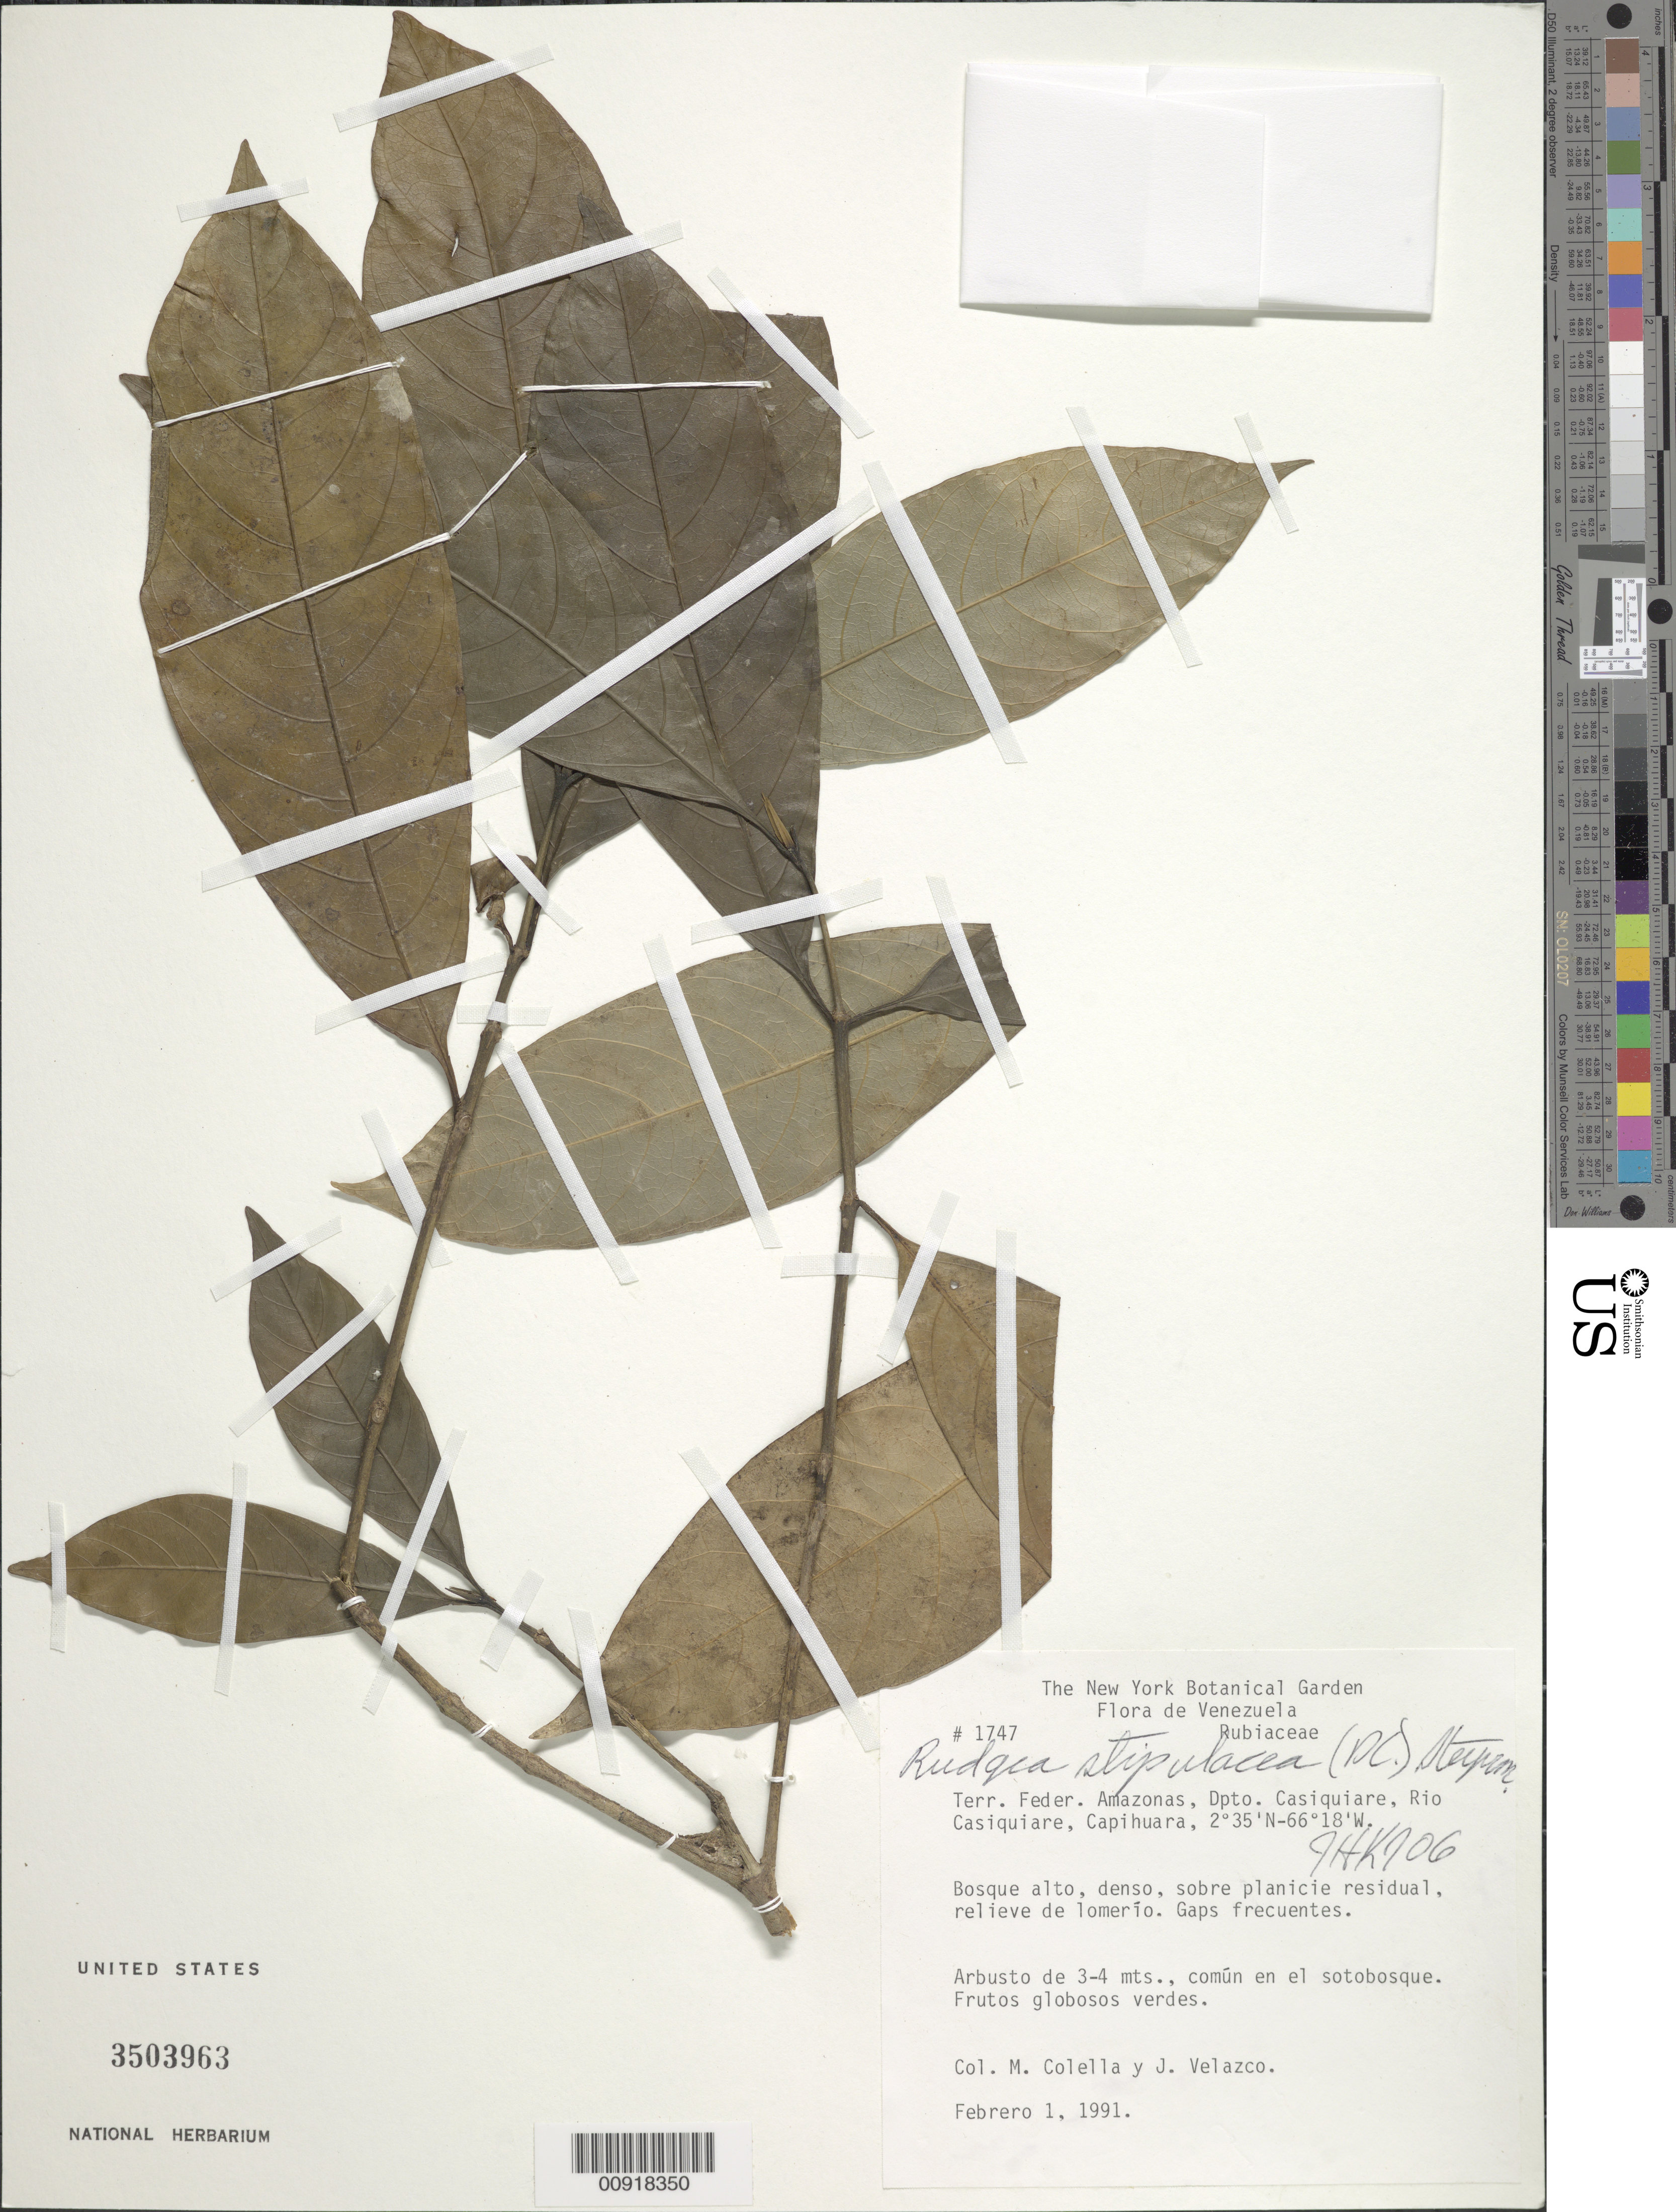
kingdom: Plantae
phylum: Tracheophyta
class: Magnoliopsida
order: Gentianales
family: Rubiaceae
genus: Rudgea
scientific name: Rudgea stipulacea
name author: (DC.) Steyerm.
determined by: Kirkbride, J. H.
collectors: M. Colella & J. Velazco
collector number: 1747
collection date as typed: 1-Feb-91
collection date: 1991-02-01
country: Venezuela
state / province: Amazonas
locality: Dpto. Casiquiare, Río Casiquiare, Capihuara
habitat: Bosque alto, denso, sobre planicie residual, relieve de lomerío; gaps frecuentes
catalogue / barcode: US 3503963